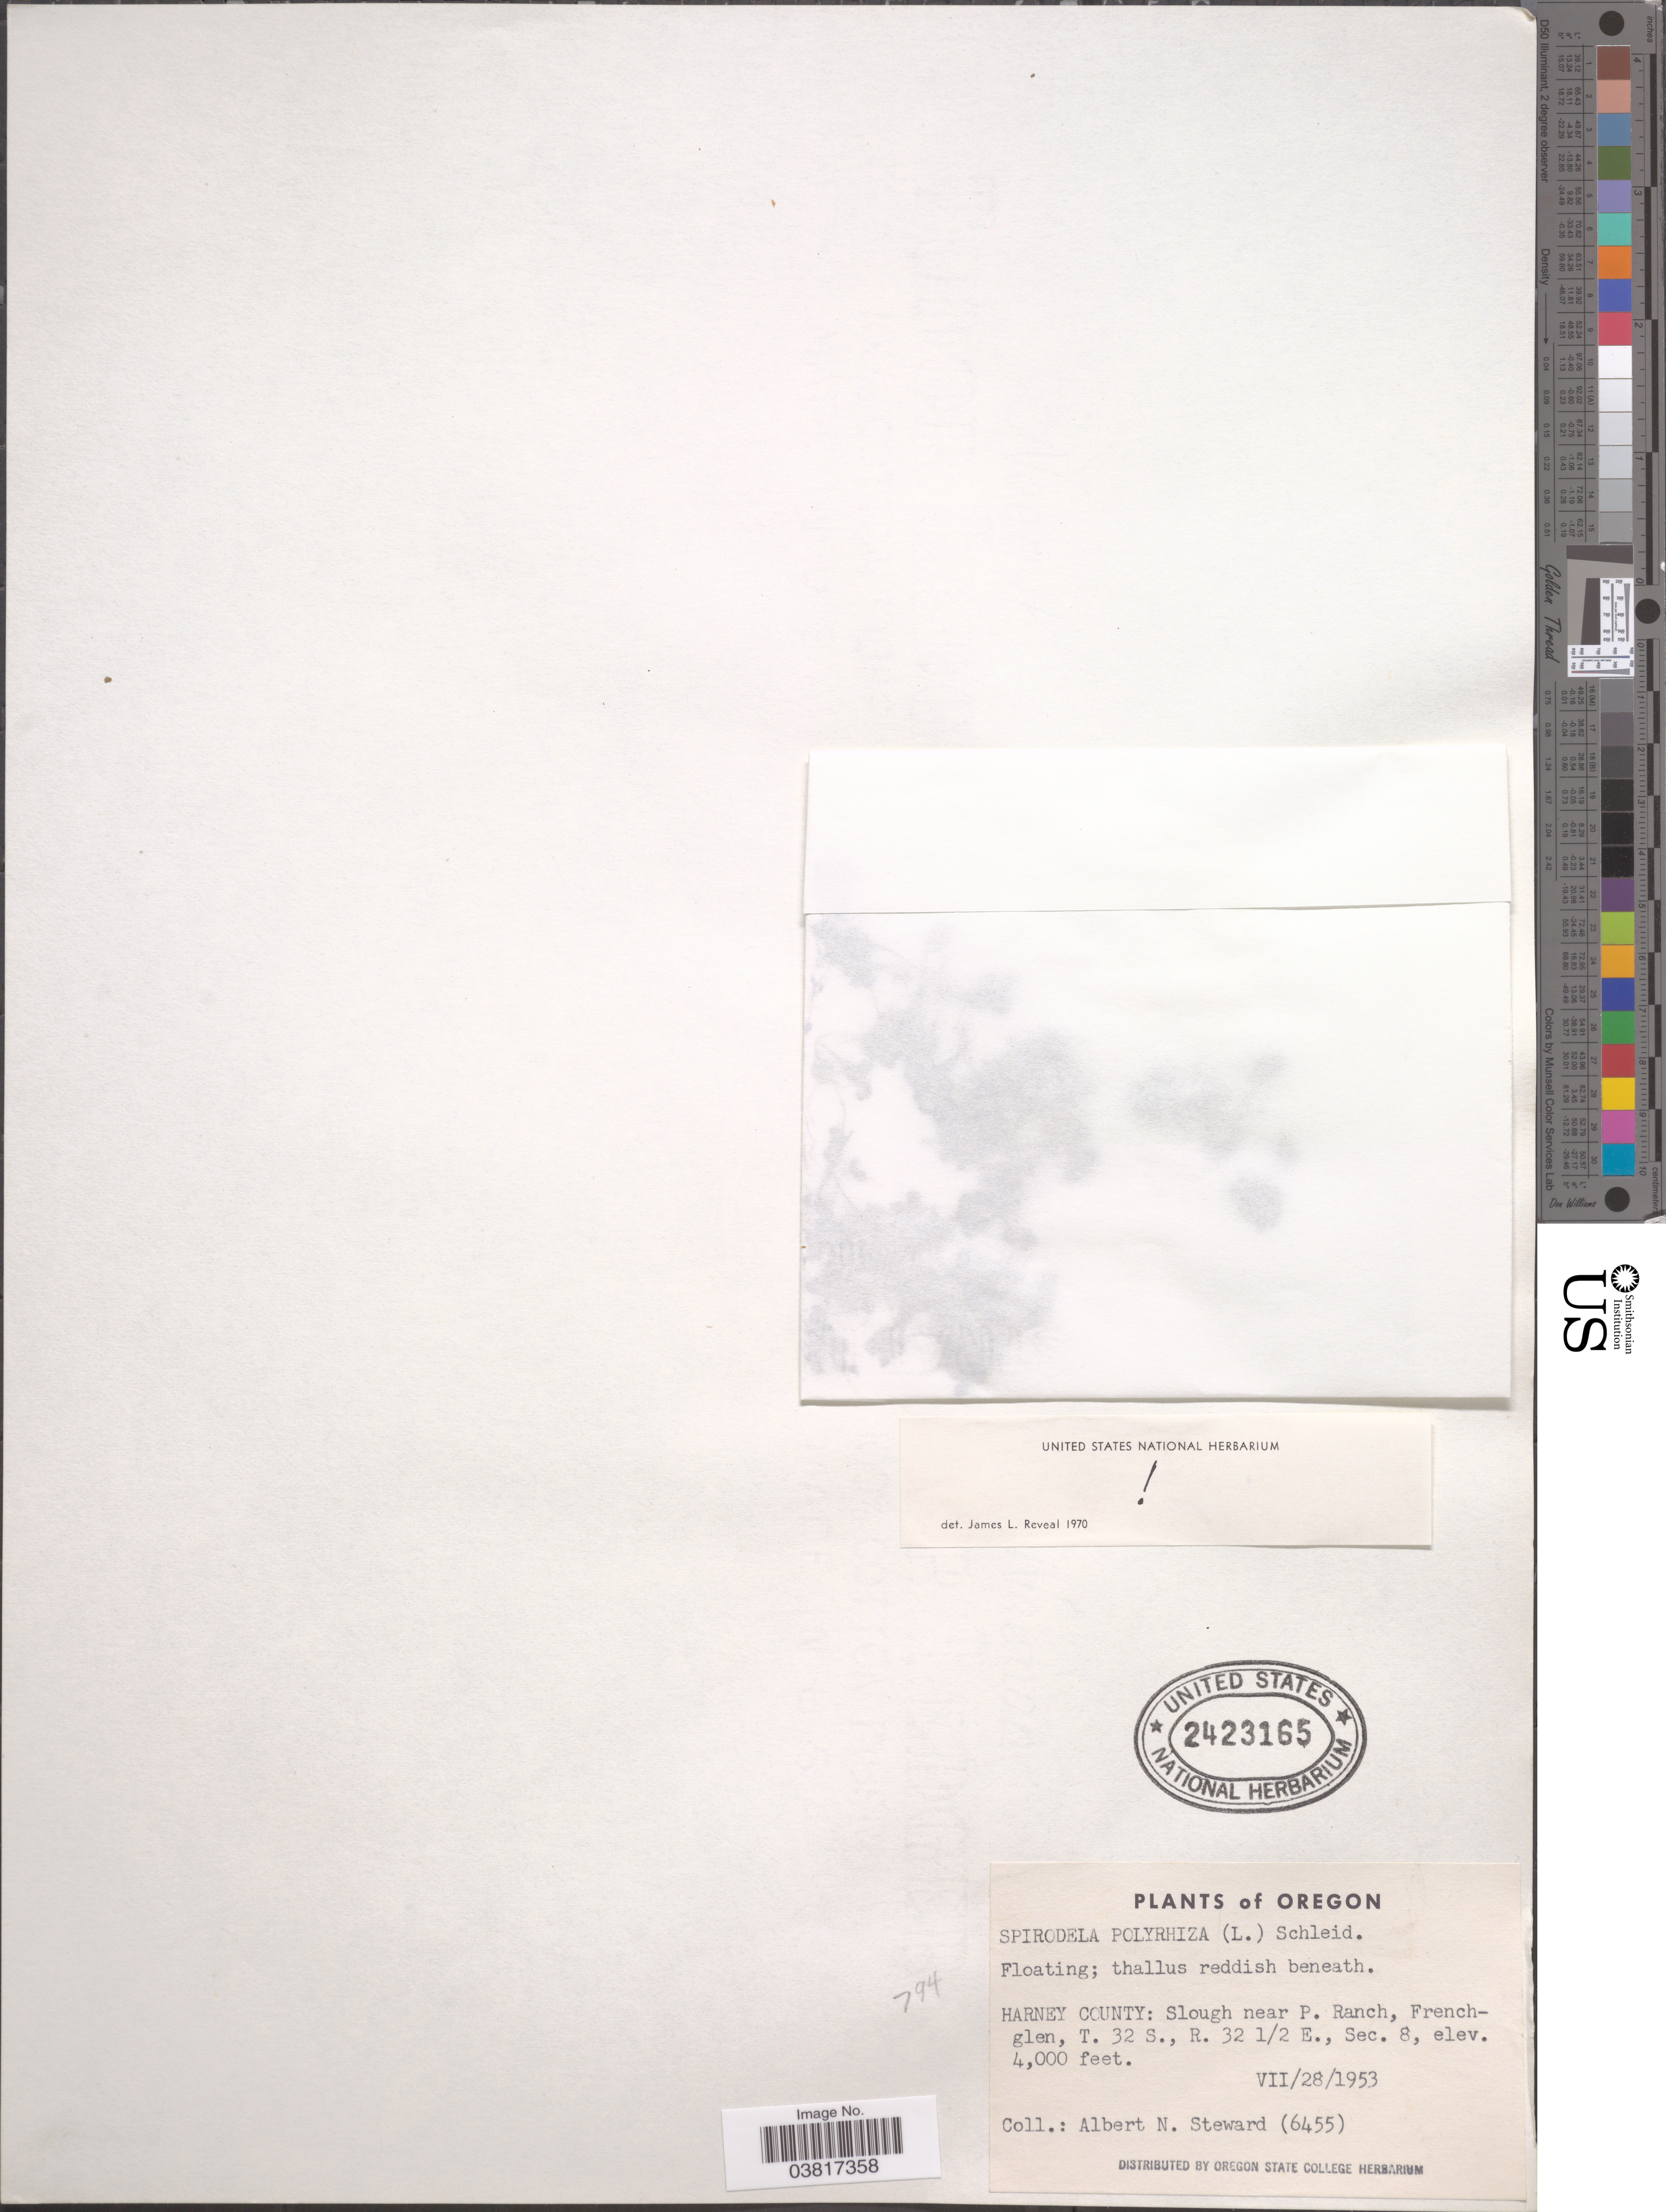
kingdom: Plantae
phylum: Tracheophyta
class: Liliopsida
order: Alismatales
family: Araceae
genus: Spirodela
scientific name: Spirodela polyrrhiza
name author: (L.) Schleid.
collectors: A. N. Steward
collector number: (6455)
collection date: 1953-07-28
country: United States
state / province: Oregon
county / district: Harney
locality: Harney County: Slough near P. Ranch, Frenchglen, T. 32 S., R. 32 1/2 E., Sec. 8.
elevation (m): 1219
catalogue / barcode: US 2423165